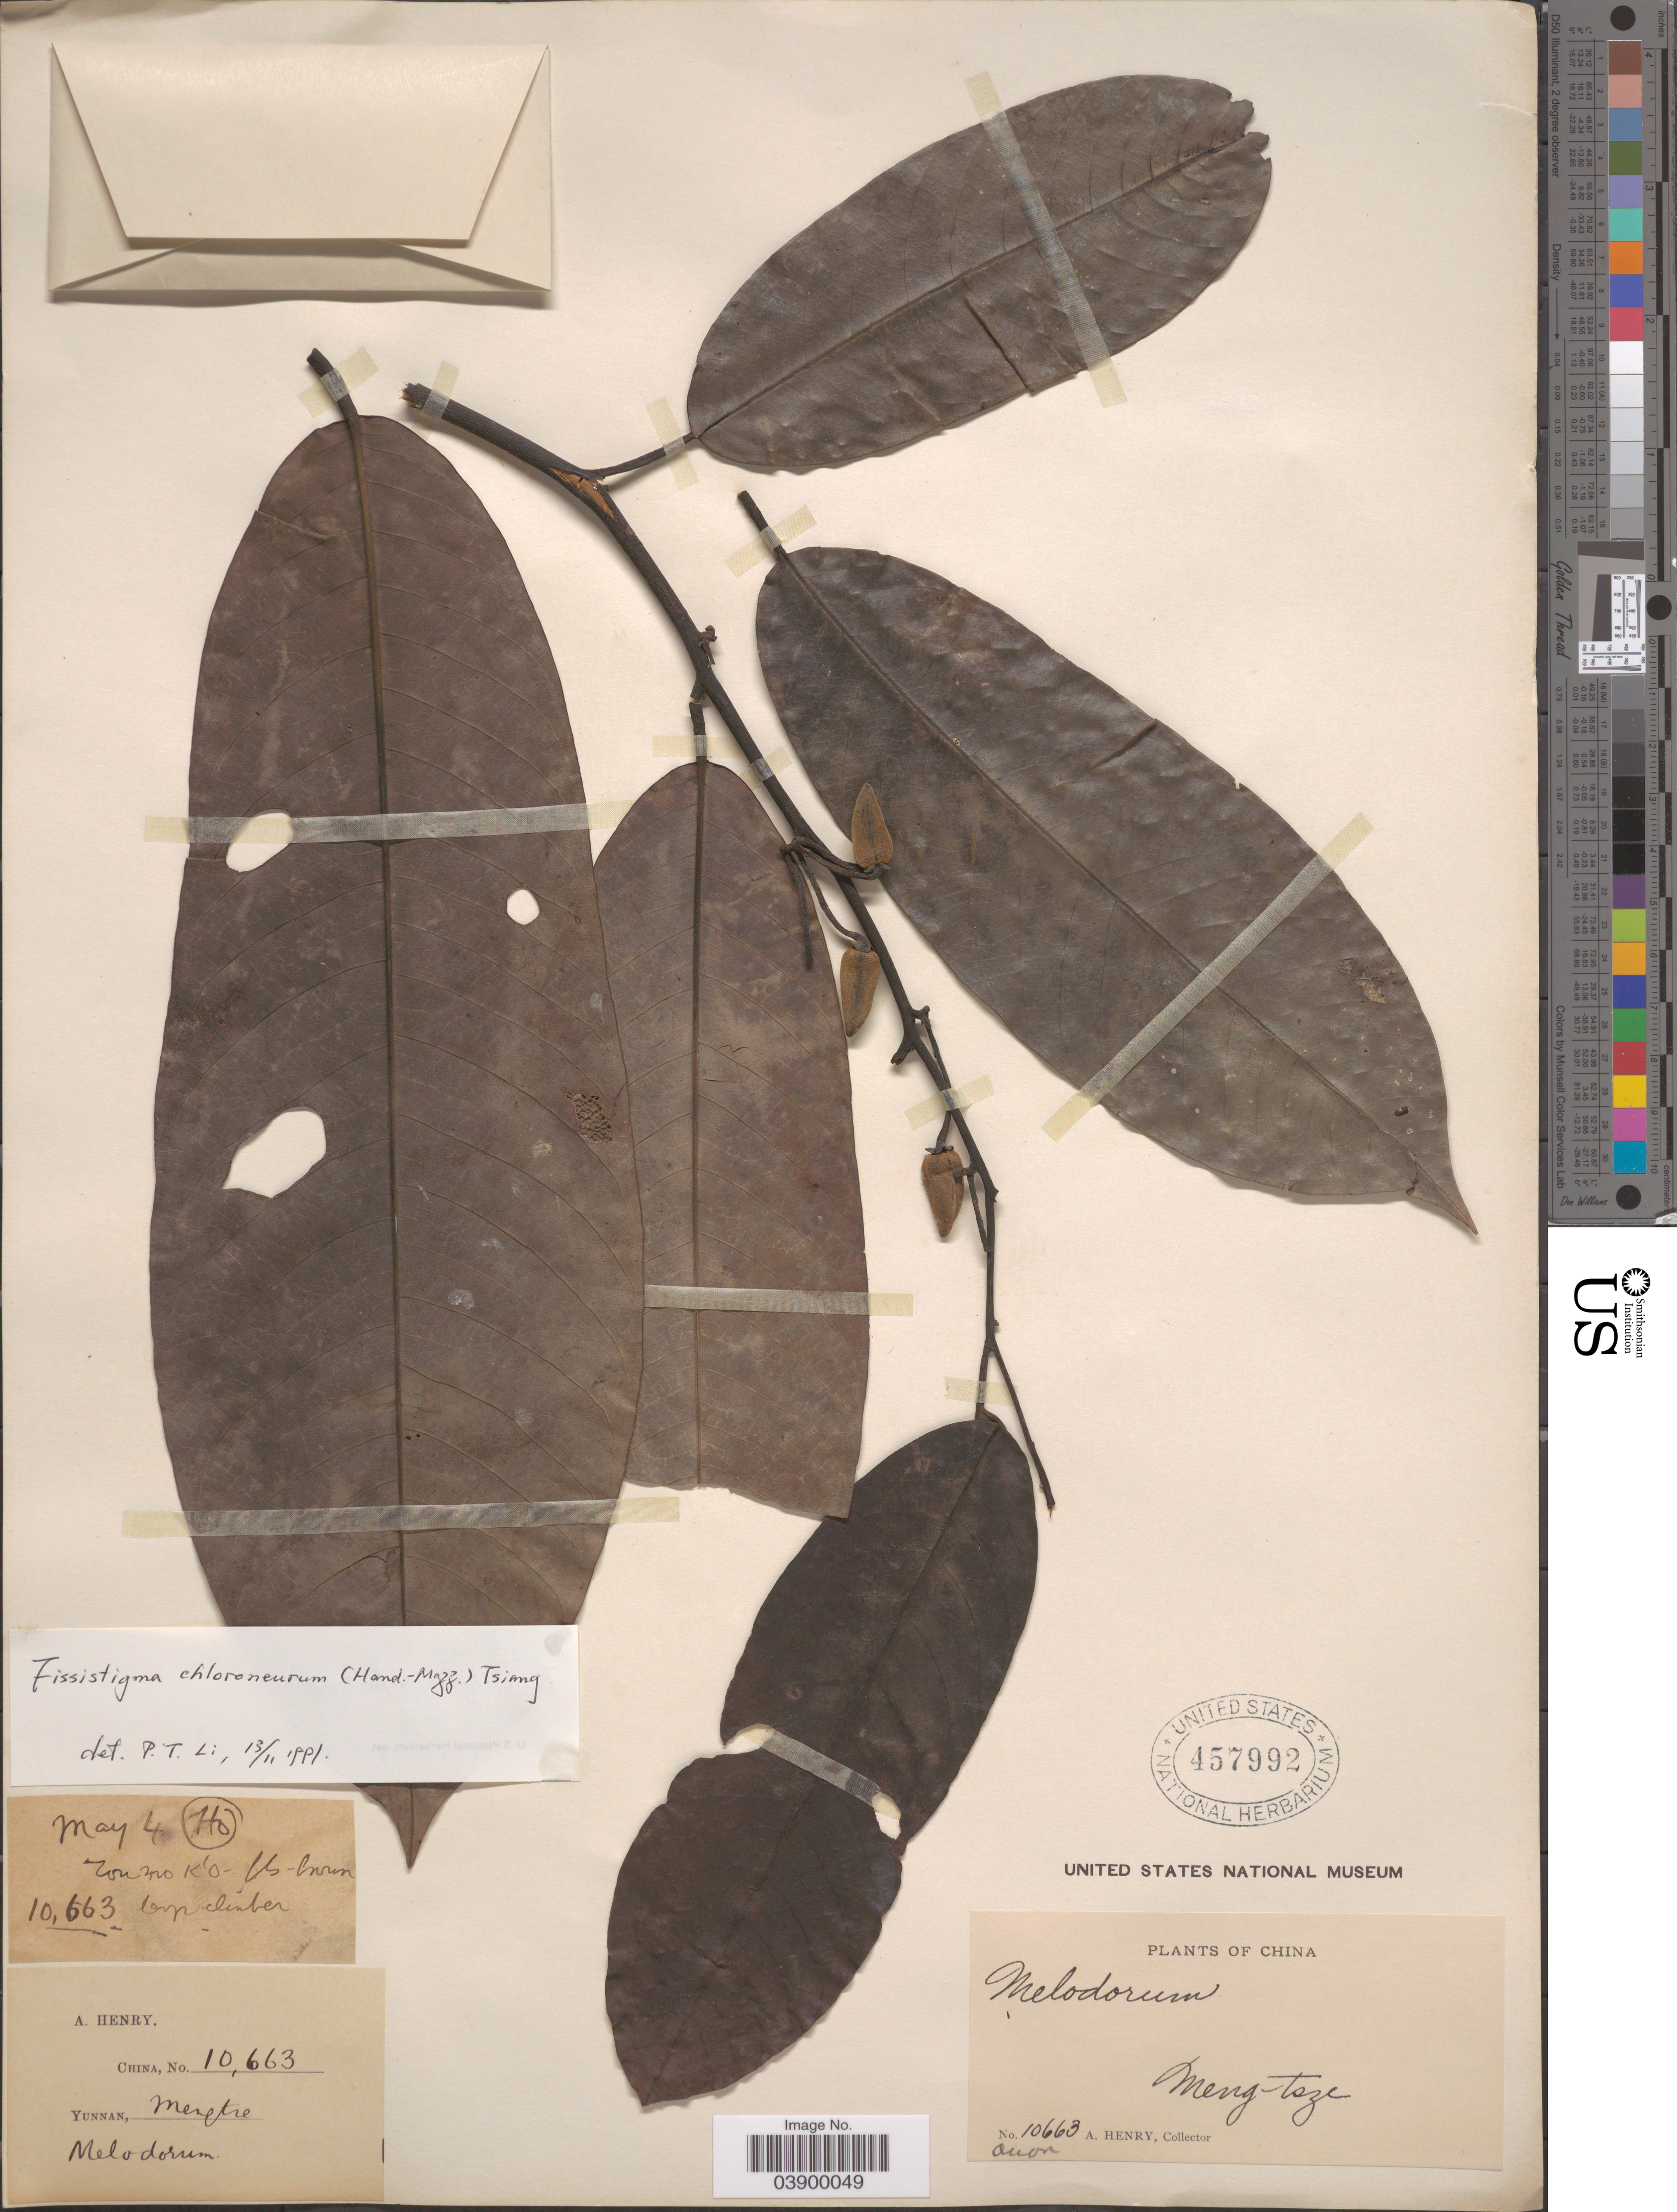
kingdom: Plantae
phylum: Tracheophyta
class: Magnoliopsida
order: Magnoliales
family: Annonaceae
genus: Fissistigma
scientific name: Fissistigma chloroneurum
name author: (Hand.-Mazz.) Tsiang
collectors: A. Henry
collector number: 10663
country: China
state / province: Yunnan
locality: Meng-tsze.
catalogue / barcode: US 457992